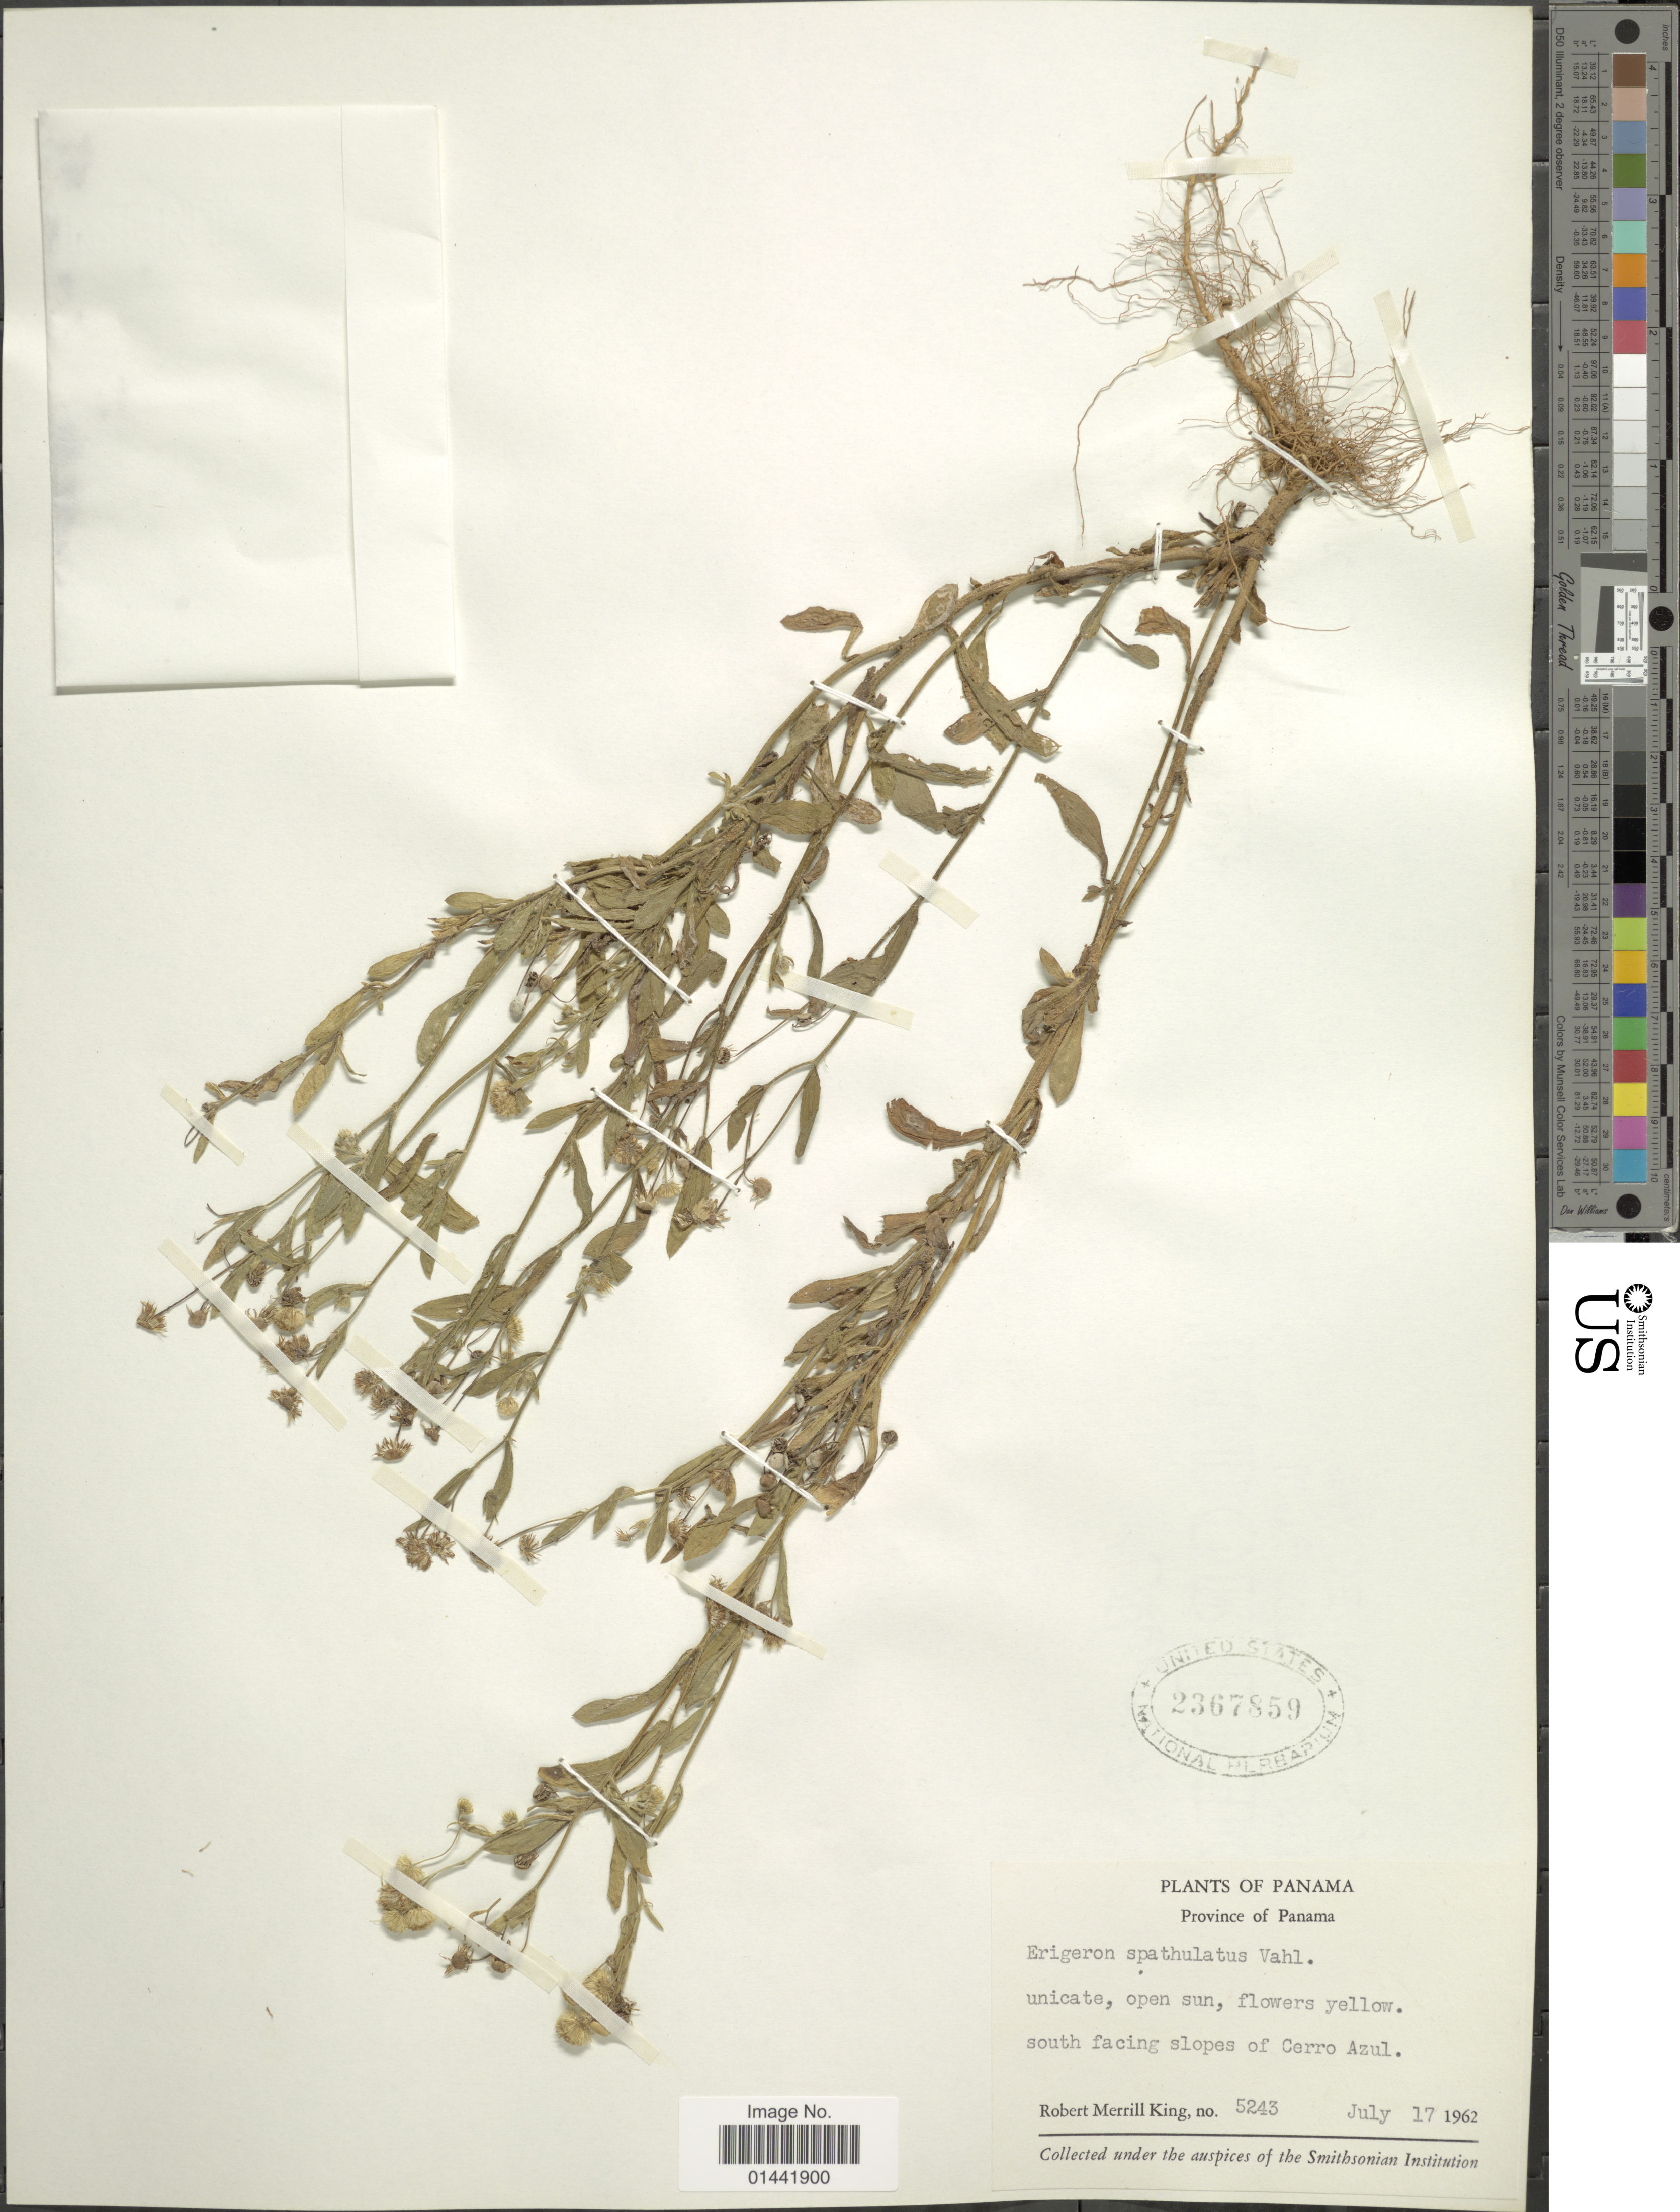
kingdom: Plantae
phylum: Tracheophyta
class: Magnoliopsida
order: Asterales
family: Asteraceae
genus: Erigeron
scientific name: Erigeron spathulatus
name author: Vahl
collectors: R. M. King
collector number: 5243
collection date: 1962-07-17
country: Panama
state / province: Panamá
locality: South facing slopes of Cerro Azul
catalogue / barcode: US 2367859